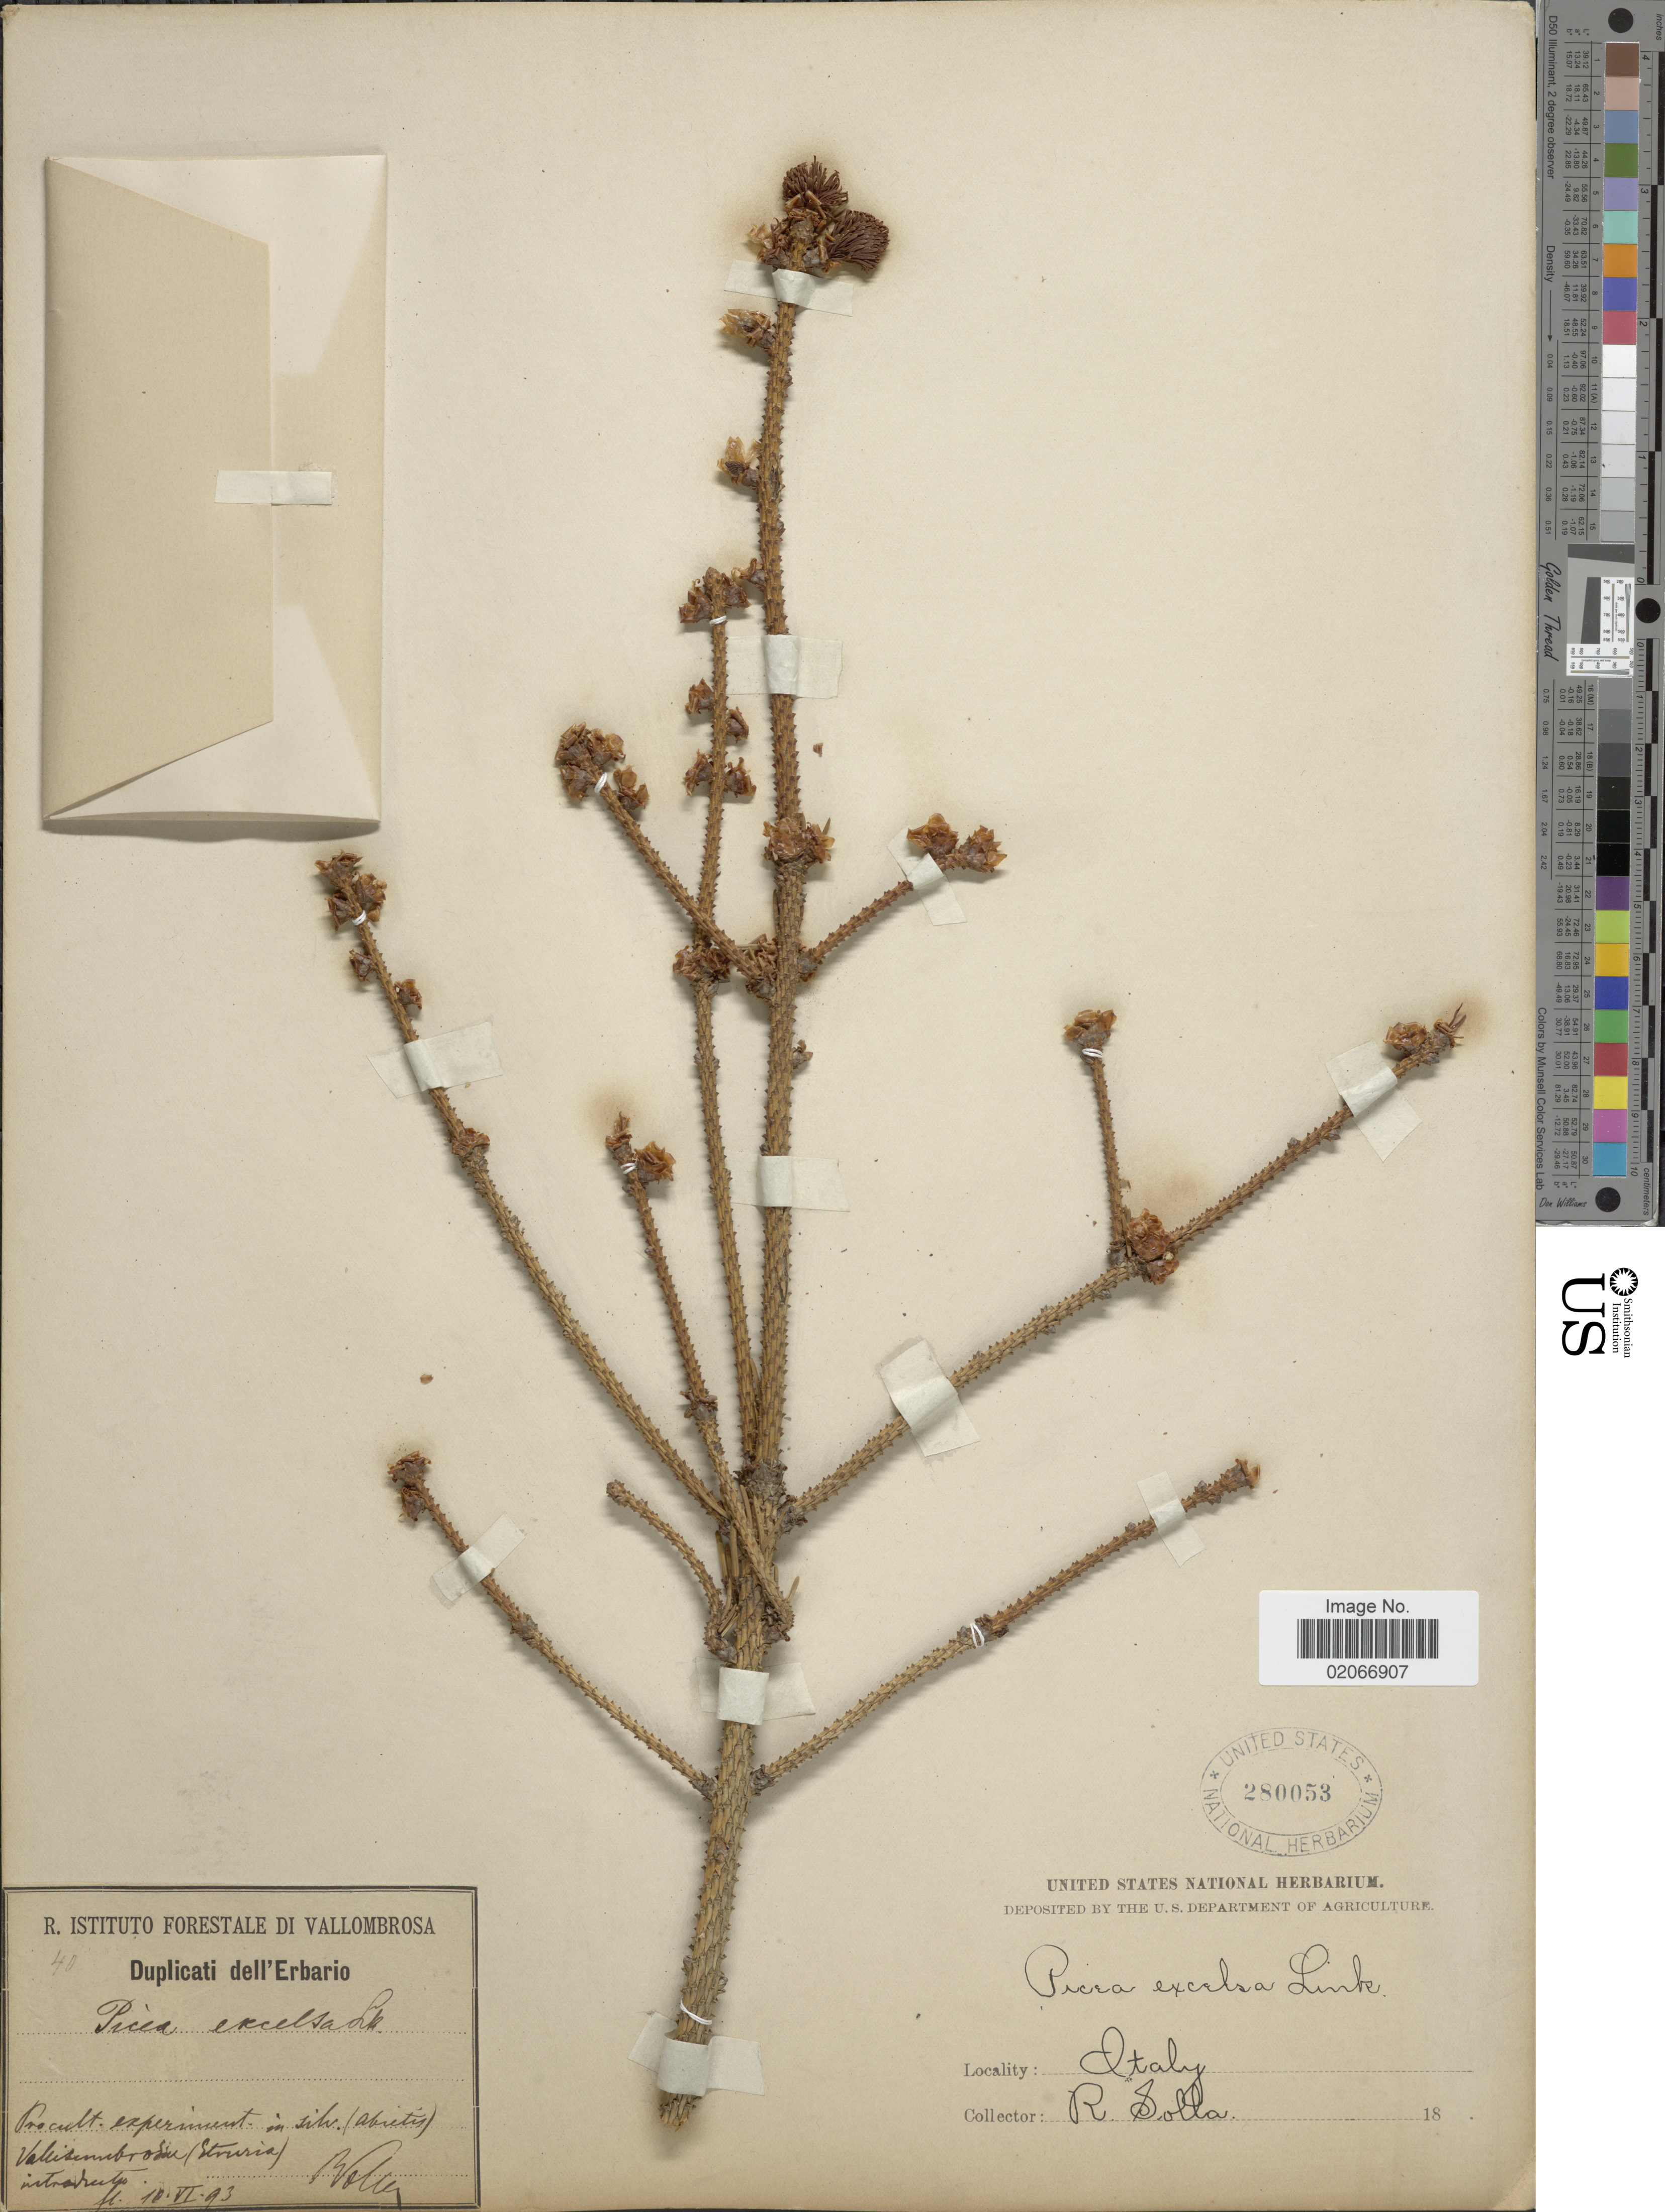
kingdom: Plantae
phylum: Tracheophyta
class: Pinopsida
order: Pinales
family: Pinaceae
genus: Picea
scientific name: Picea excelsa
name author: Link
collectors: R. Solla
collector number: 40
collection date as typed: Transcribed d/m/y: 10/6/93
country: Italy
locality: Pro cult. in silv. (arbretis) Vallisumbrodia (Struria) [interpreted]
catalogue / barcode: US 280053